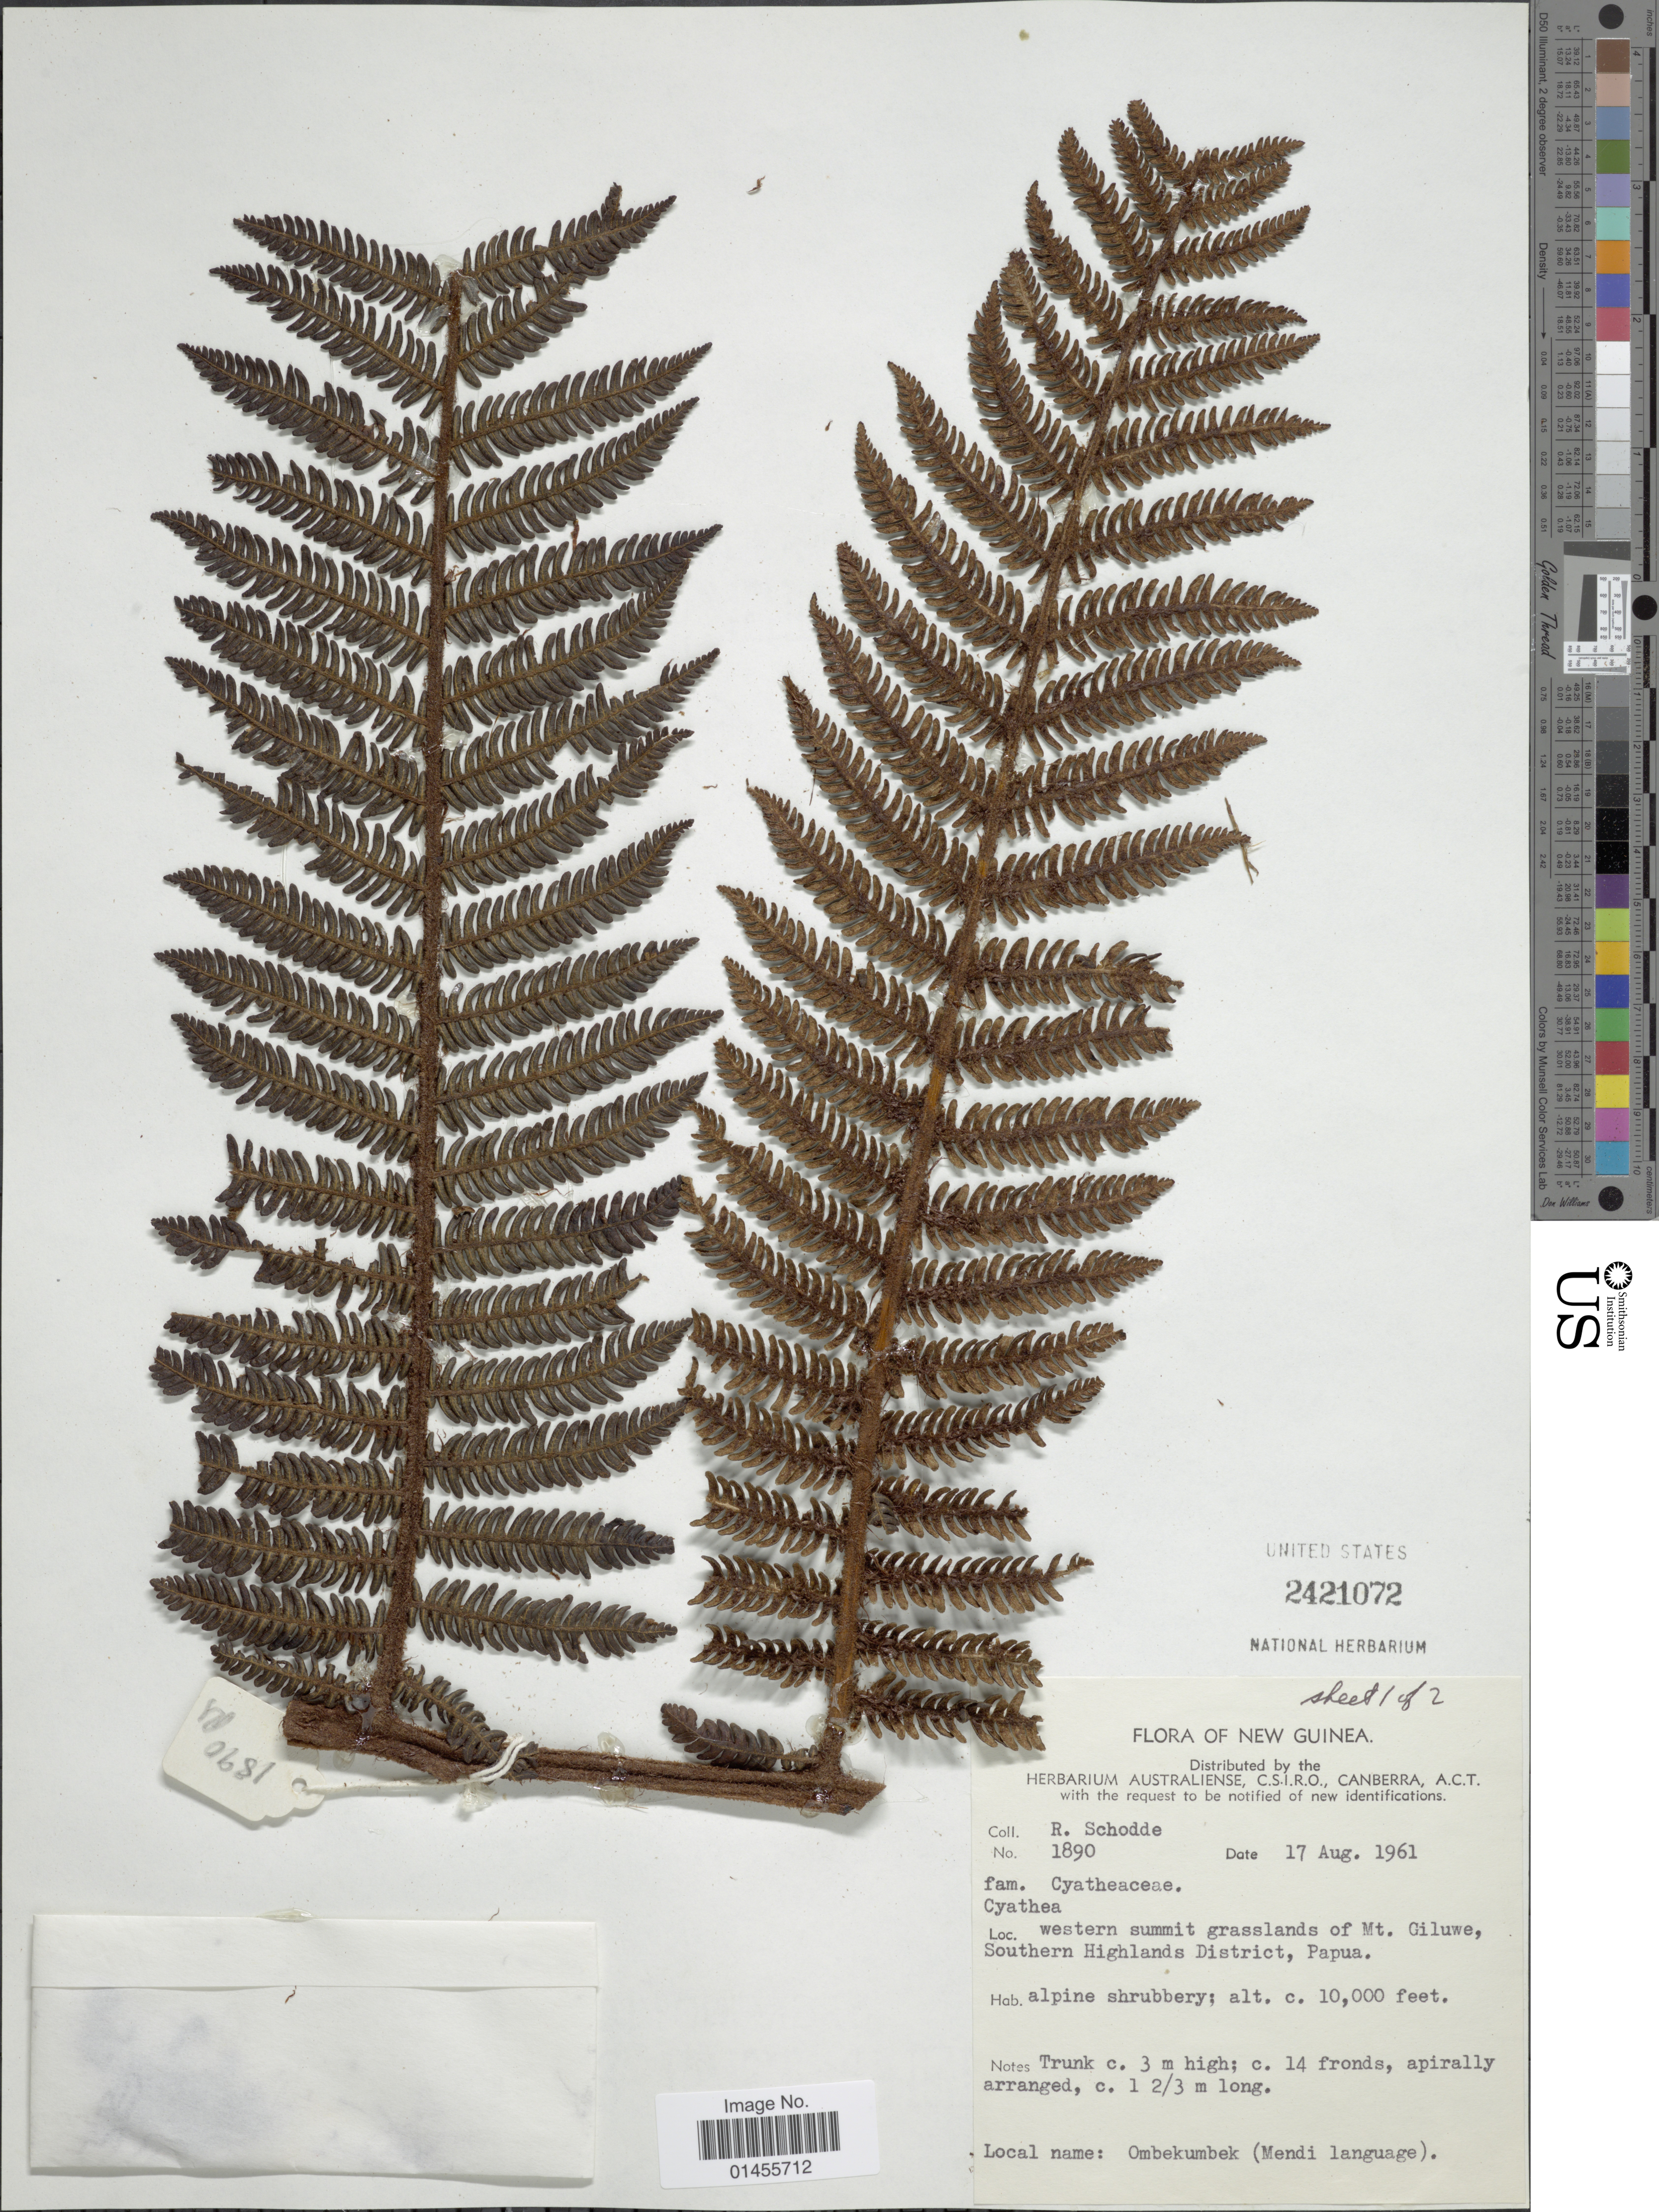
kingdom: Plantae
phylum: Tracheophyta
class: Polypodiopsida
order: Cyatheales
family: Cyatheaceae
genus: Alsophila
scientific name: Alsophila sp.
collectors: R. Schodde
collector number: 1890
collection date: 1961-08-17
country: Papua New Guinea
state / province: Southern Highlands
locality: New Guinea. Western summit grassland of Mt. Giluwe, Southern Highlands District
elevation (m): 3048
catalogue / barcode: US 2421072